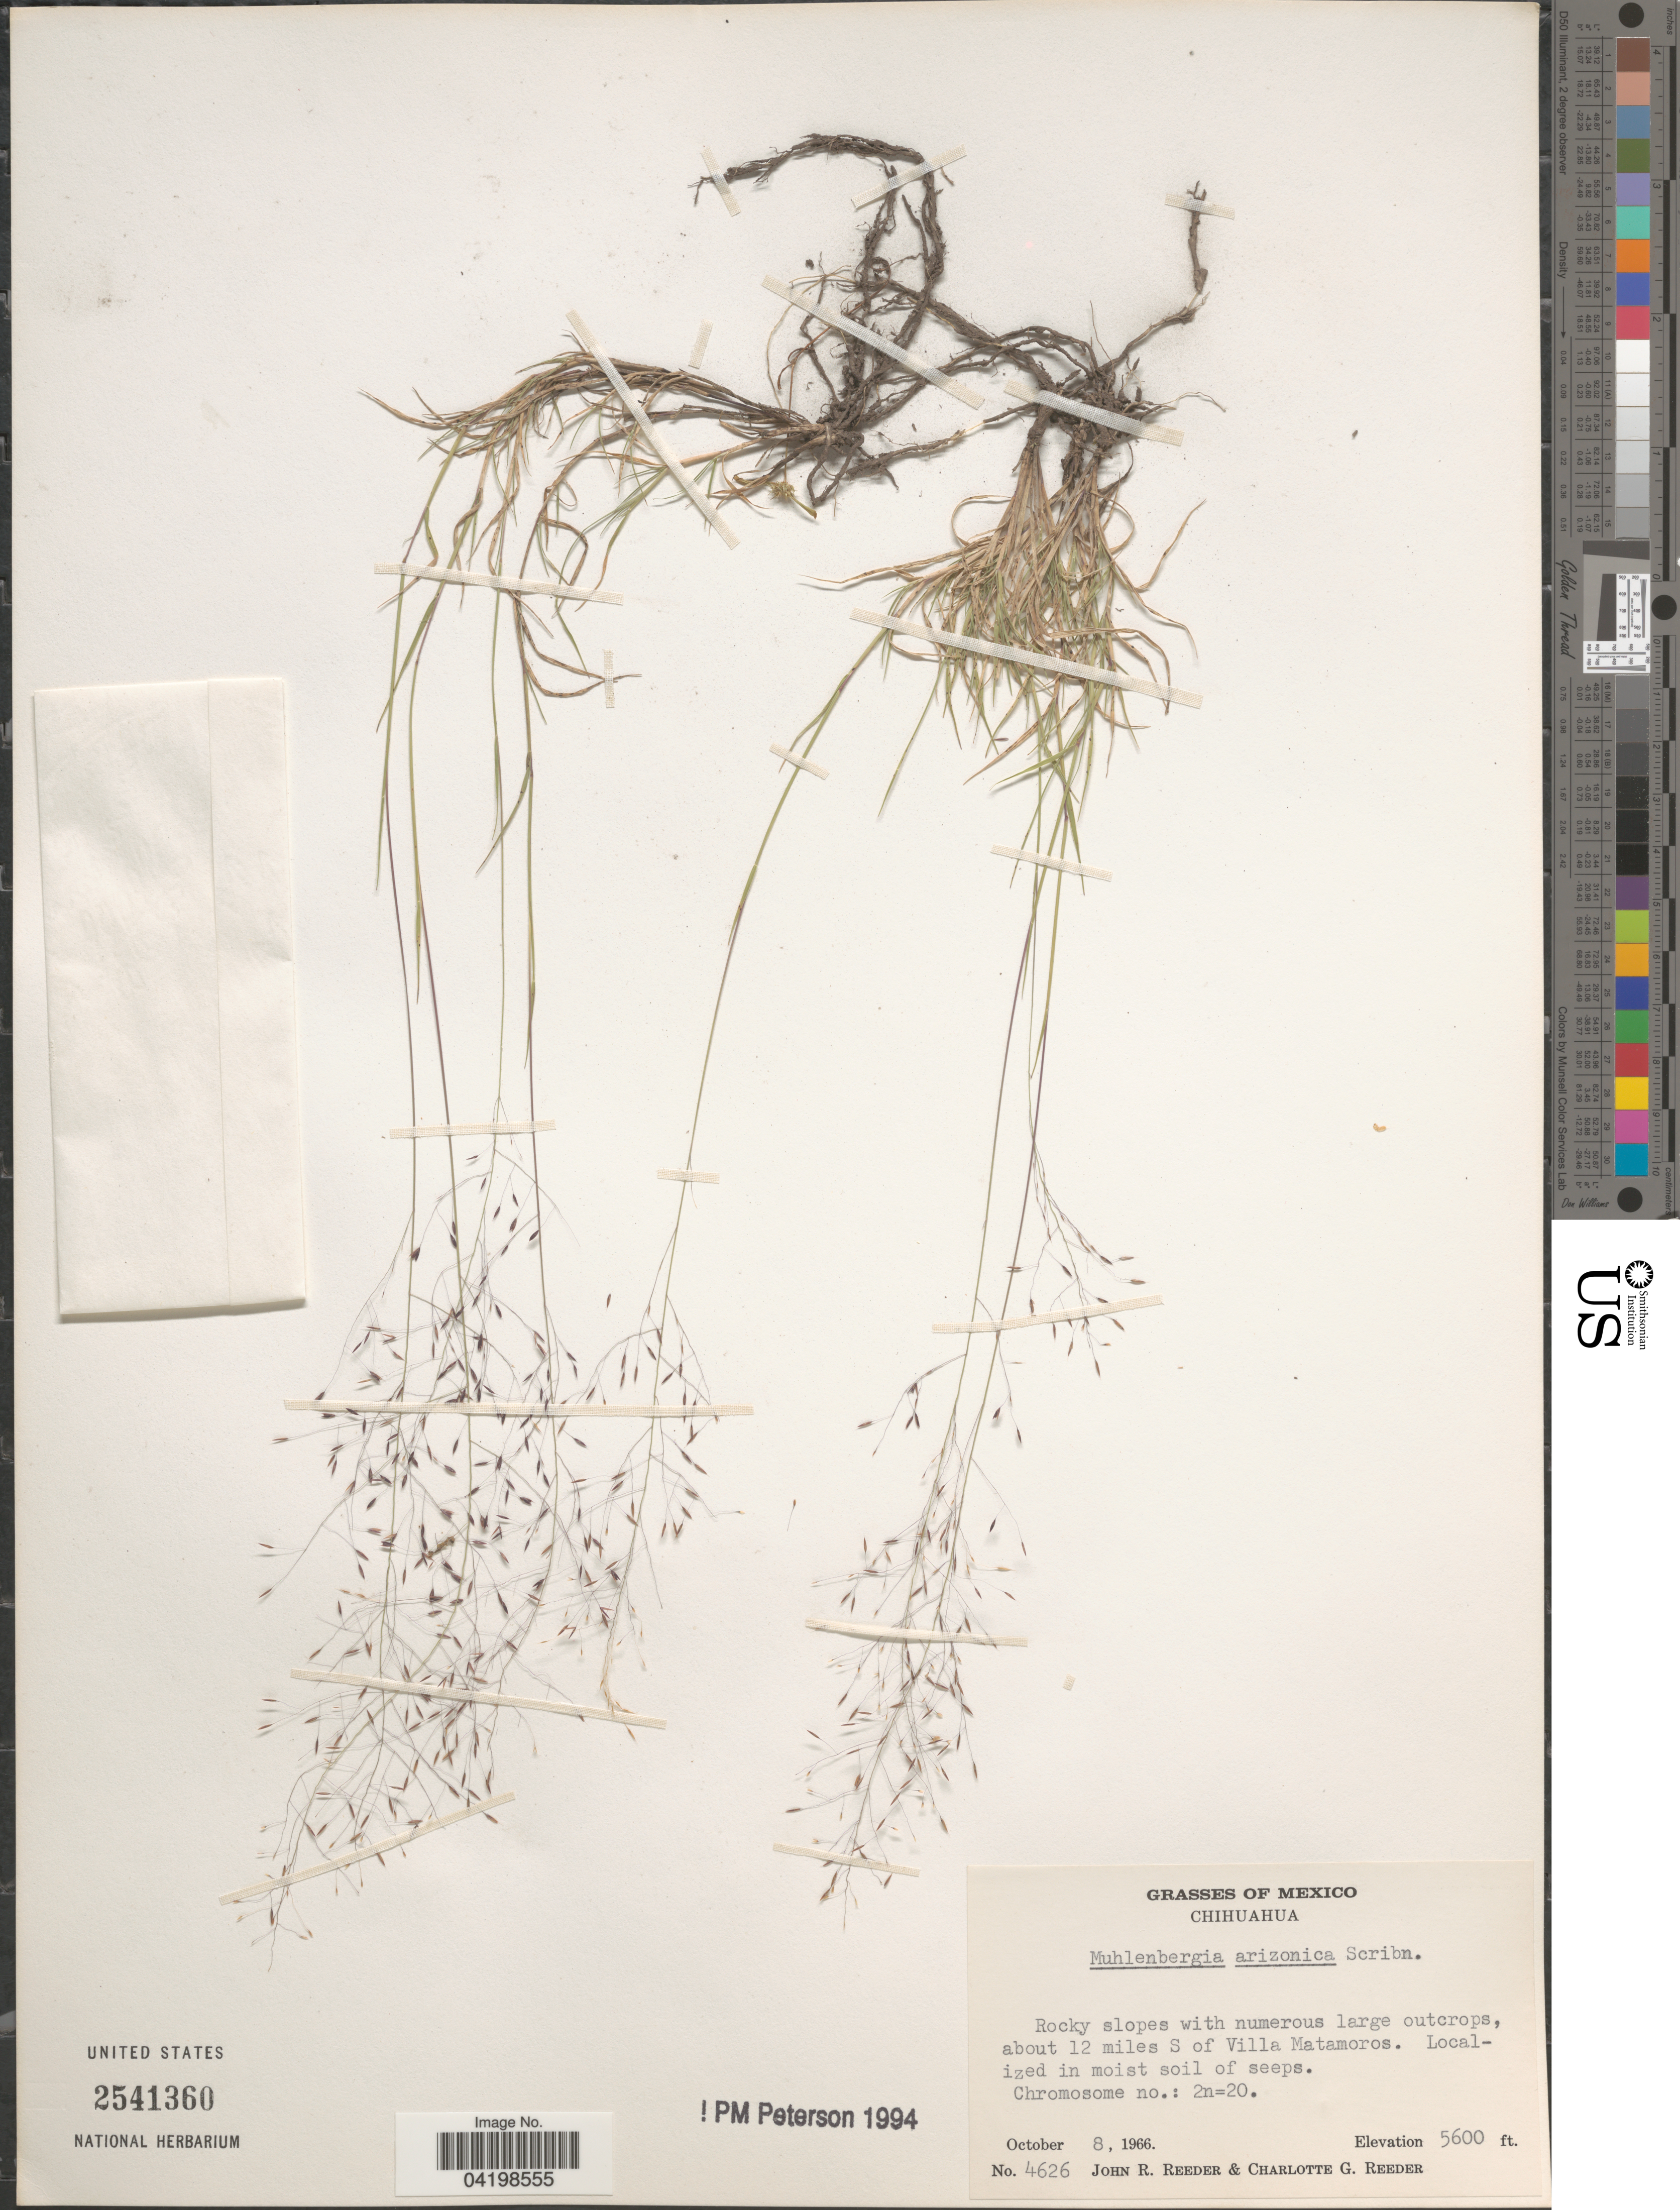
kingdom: Plantae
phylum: Tracheophyta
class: Liliopsida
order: Poales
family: Poaceae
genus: Muhlenbergia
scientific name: Muhlenbergia arizonica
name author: Scribn.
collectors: J. R. Reeder & C. G. Reeder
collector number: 4626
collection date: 1966-10-08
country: Mexico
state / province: Chihuahua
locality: About 12 miles S of Villa Matamoros.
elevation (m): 1707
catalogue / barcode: US 2541360